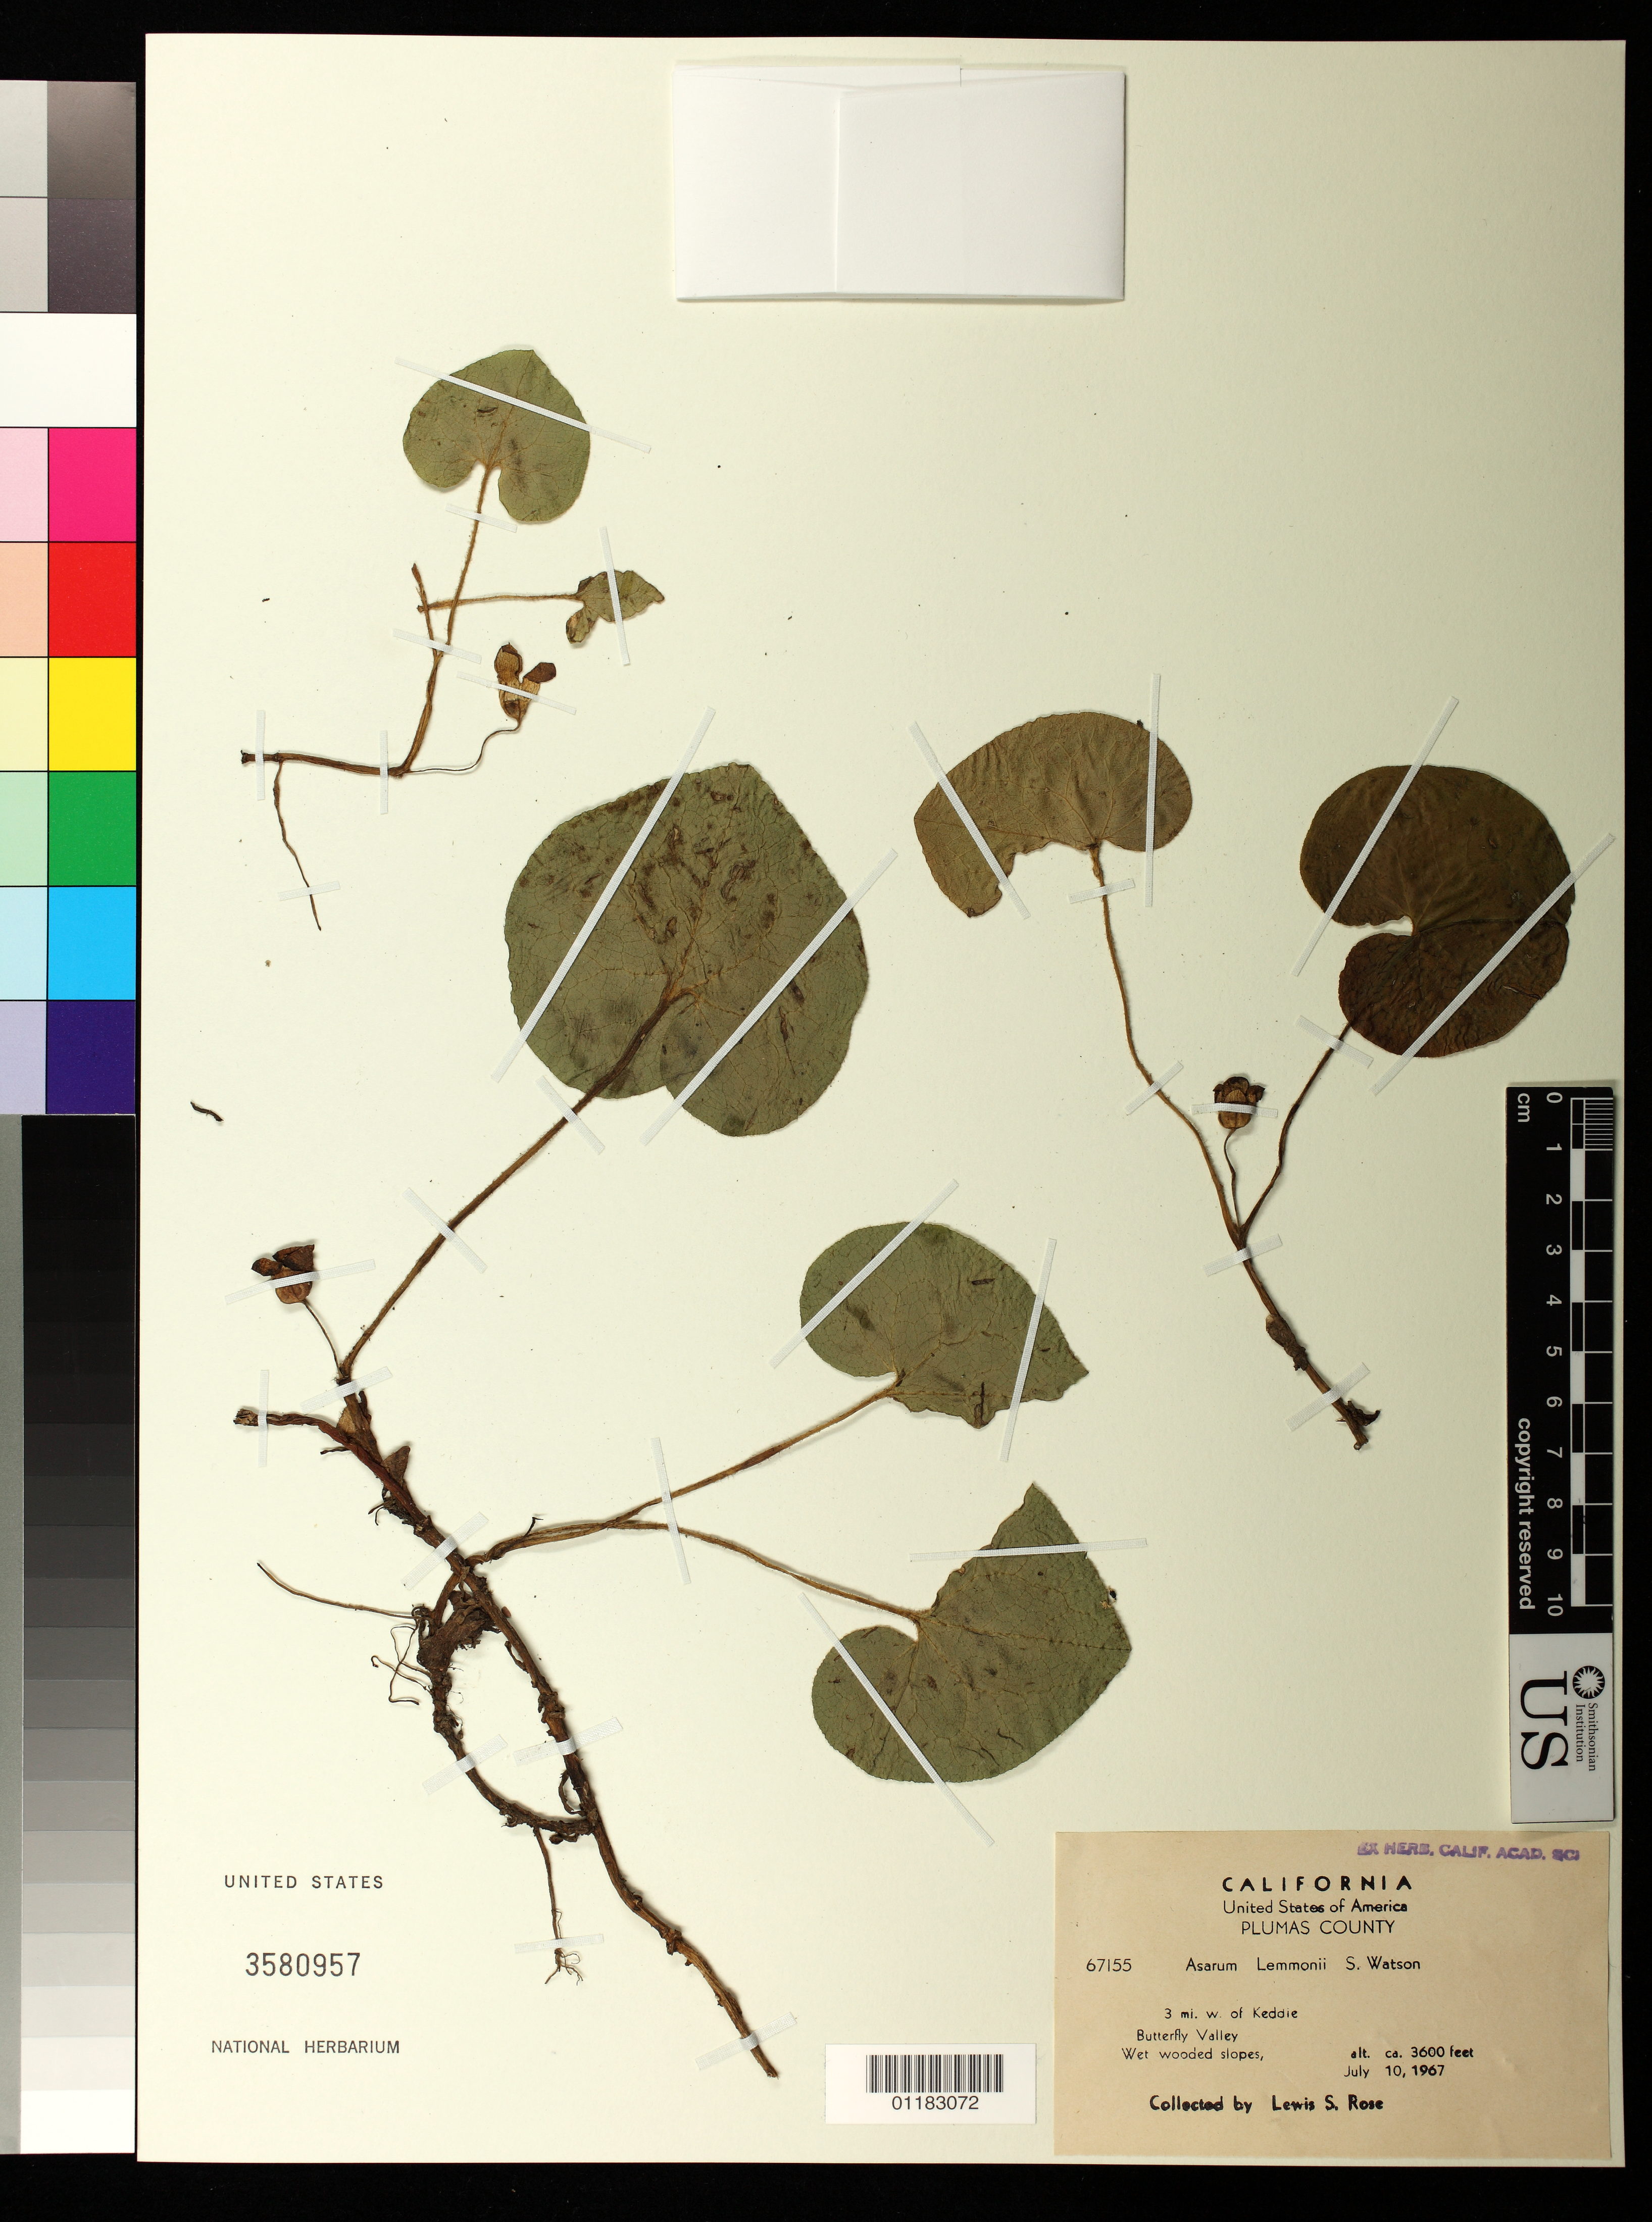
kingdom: Plantae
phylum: Tracheophyta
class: Magnoliopsida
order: Piperales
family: Aristolochiaceae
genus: Asarum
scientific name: Asarum lemmonii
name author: S. Watson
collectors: L. S. Rose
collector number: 67155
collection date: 1967-07-10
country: United States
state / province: California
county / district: Plumas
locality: Plumas County: 3 mi. W of Keddie Butterfly Valley, wet wooded slopes.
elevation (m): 1097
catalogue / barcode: US 3580957